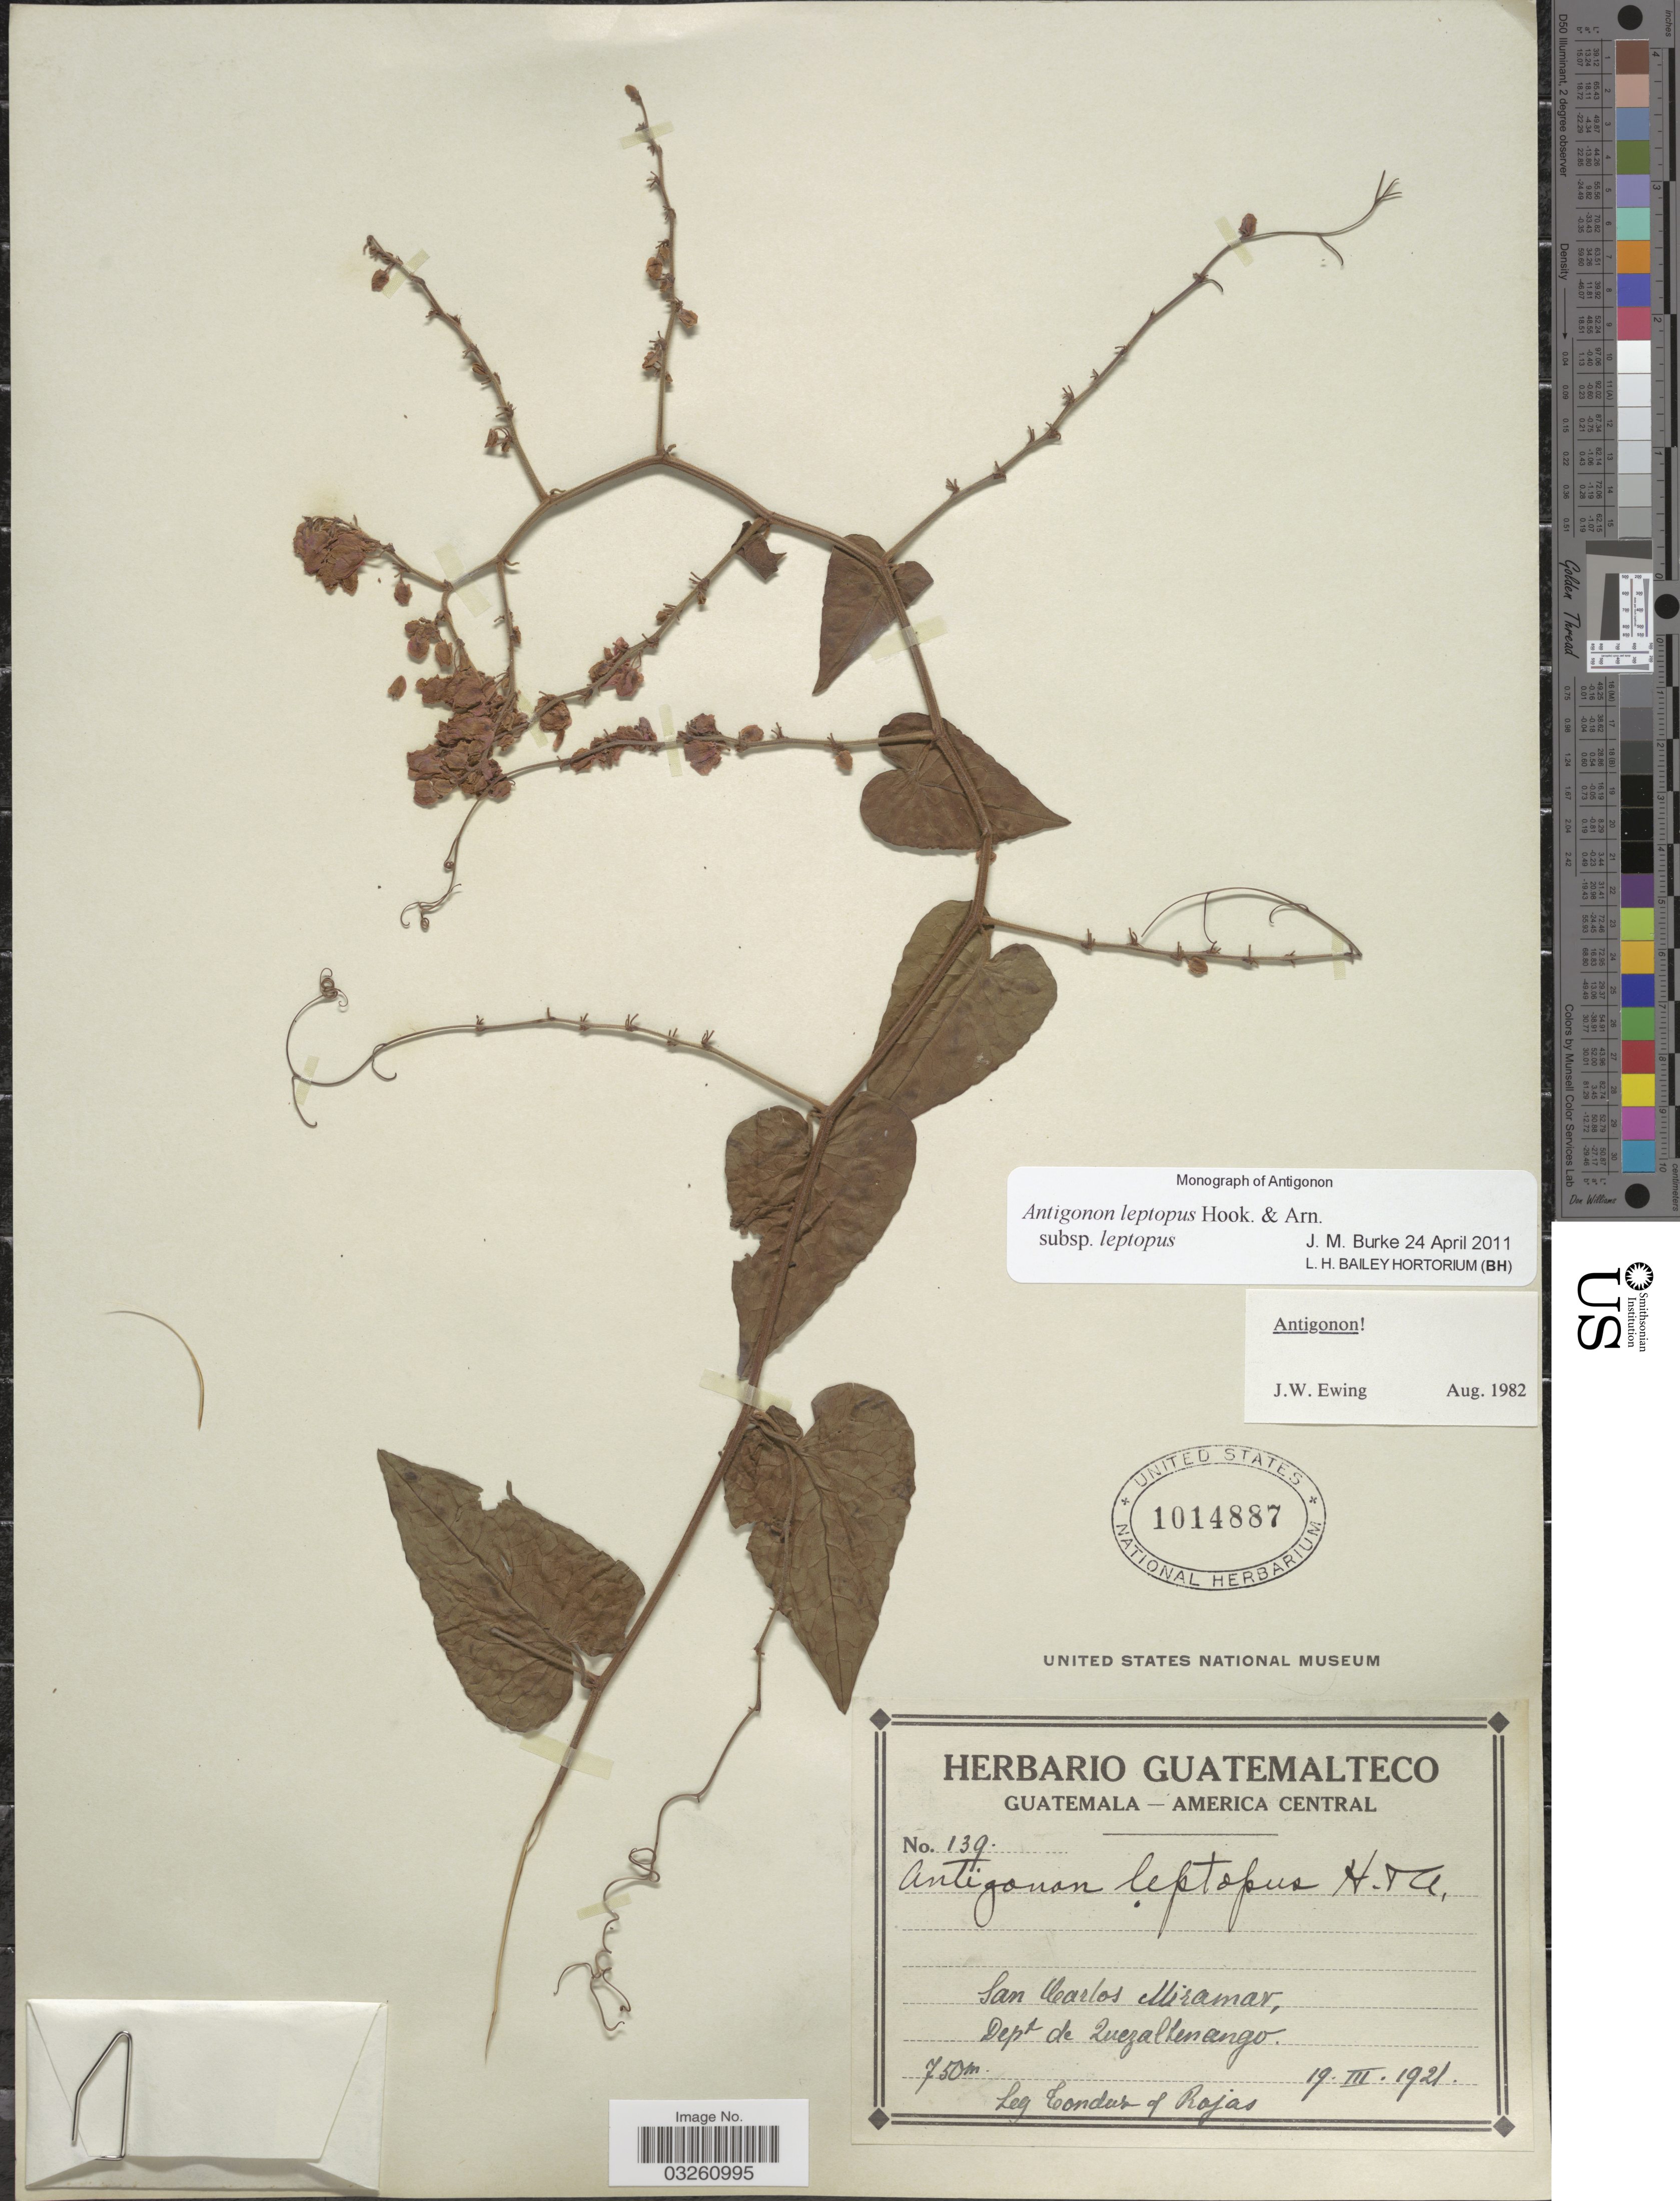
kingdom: Plantae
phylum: Tracheophyta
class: Magnoliopsida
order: Caryophyllales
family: Polygonaceae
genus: Antigonon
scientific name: Antigonon leptopus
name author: Hook. & Arn.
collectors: Tonduz & Rojas, --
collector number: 139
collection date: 1921-03-19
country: Guatemala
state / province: Quetzaltenango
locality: San Carlos Miramar, Dept de Quezaltenango.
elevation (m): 750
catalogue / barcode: US 1014887